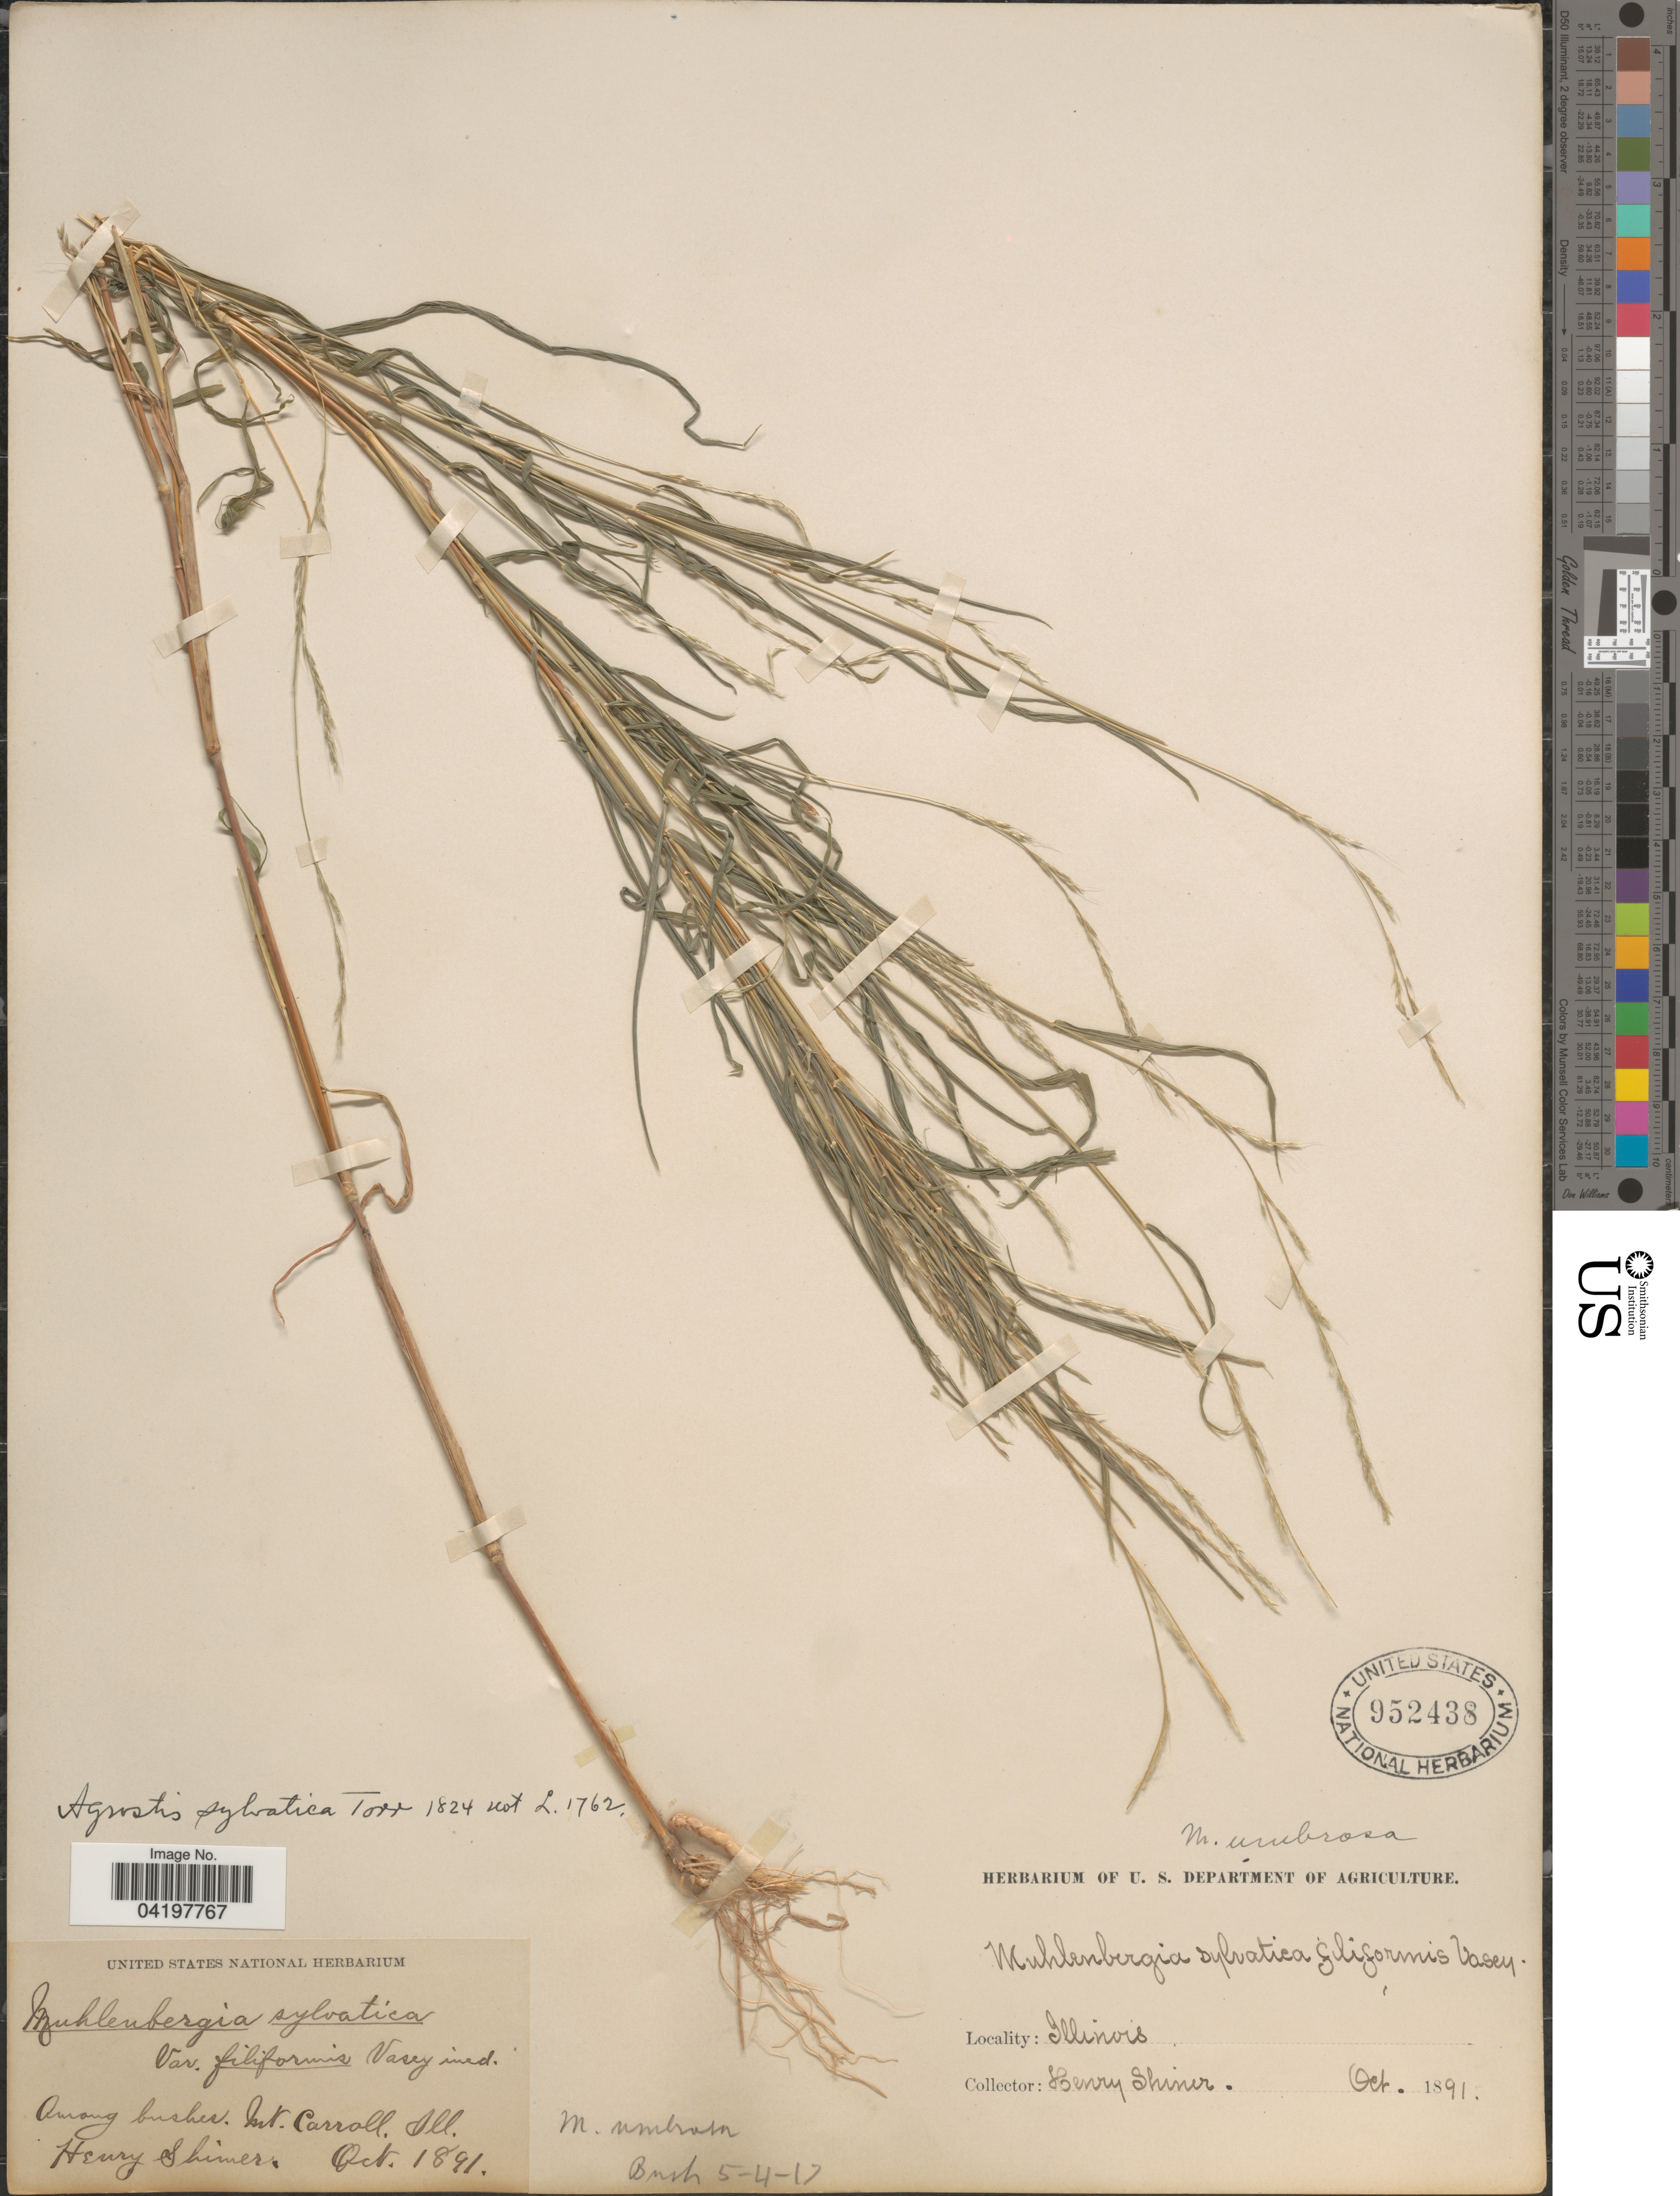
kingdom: Plantae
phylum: Tracheophyta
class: Liliopsida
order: Poales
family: Poaceae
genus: Muhlenbergia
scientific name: Muhlenbergia sylvatica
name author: (Torr.) Torr. ex A. Gray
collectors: H. Shimer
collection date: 1891-10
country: United States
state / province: Illinois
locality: Mt. Carroll.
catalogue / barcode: US 952438